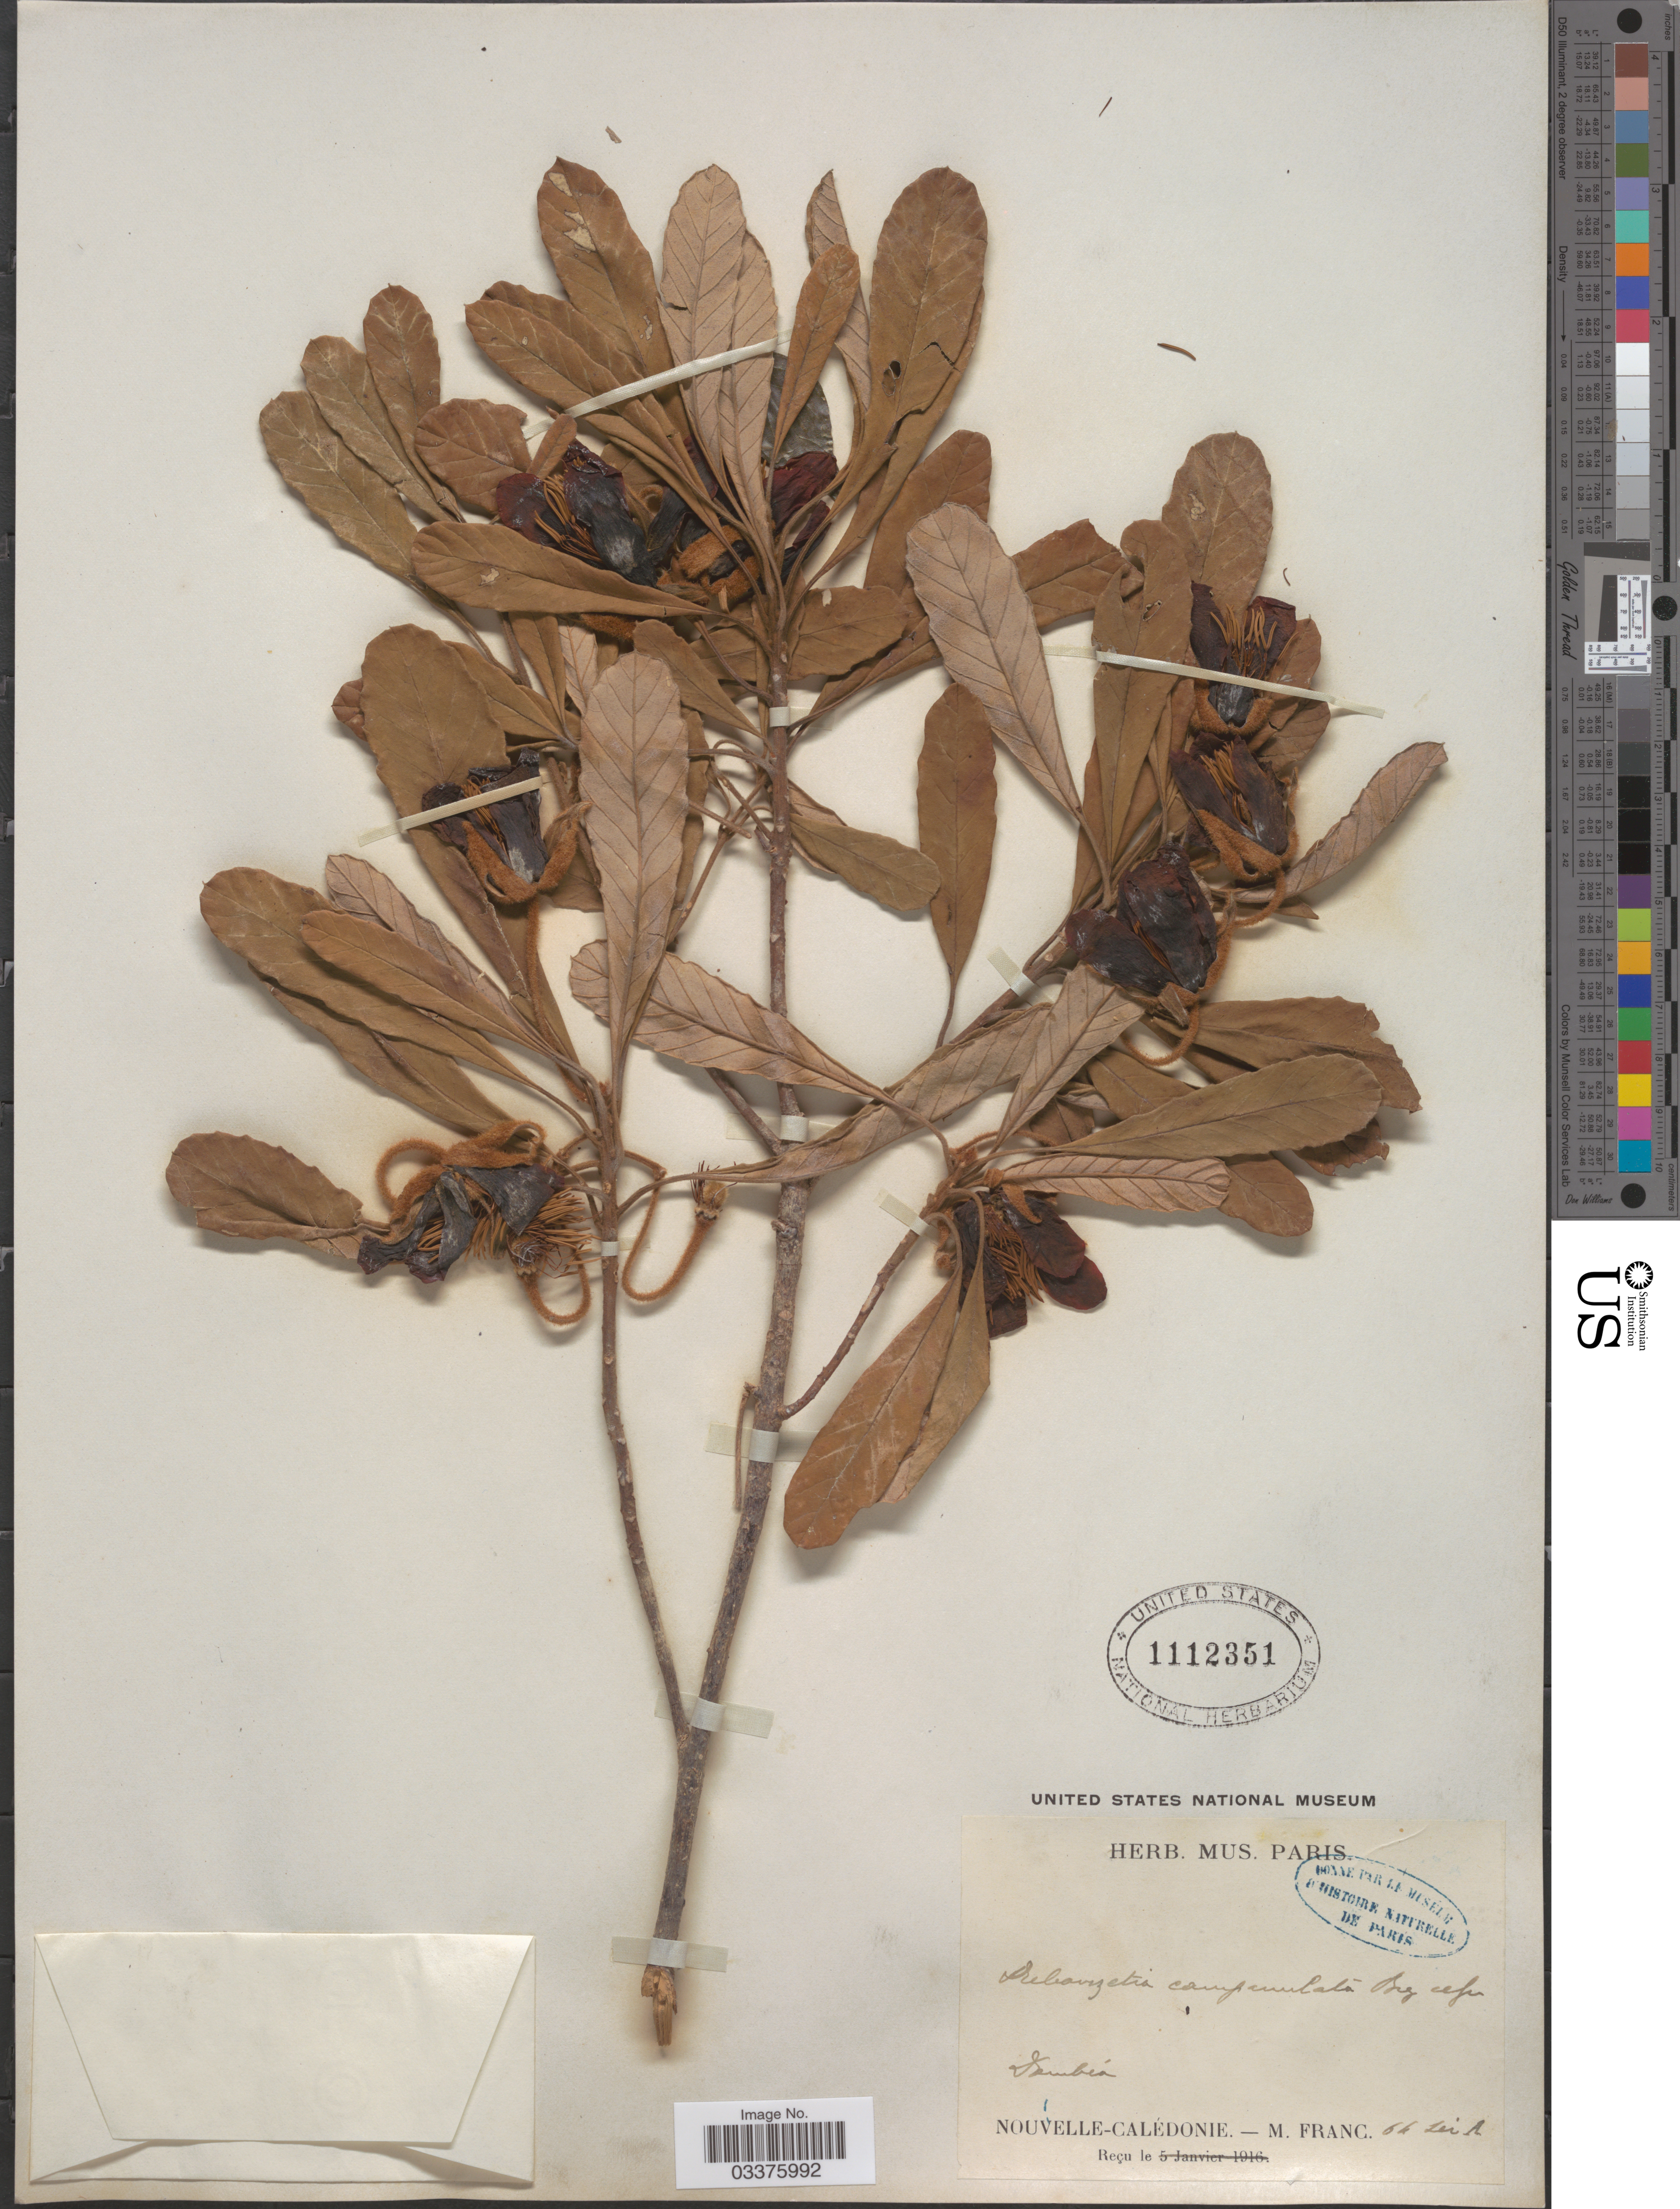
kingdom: Plantae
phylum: Tracheophyta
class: Magnoliopsida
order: Oxalidales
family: Elaeocarpaceae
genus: Dubouzetia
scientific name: Dubouzetia campanulata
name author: Pancher ex Brongn. & Gris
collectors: M. Franc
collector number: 64 Ser A*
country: New Caledonia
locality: Nouvelle-Calédonie. Dumbéa.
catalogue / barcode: US 1112351